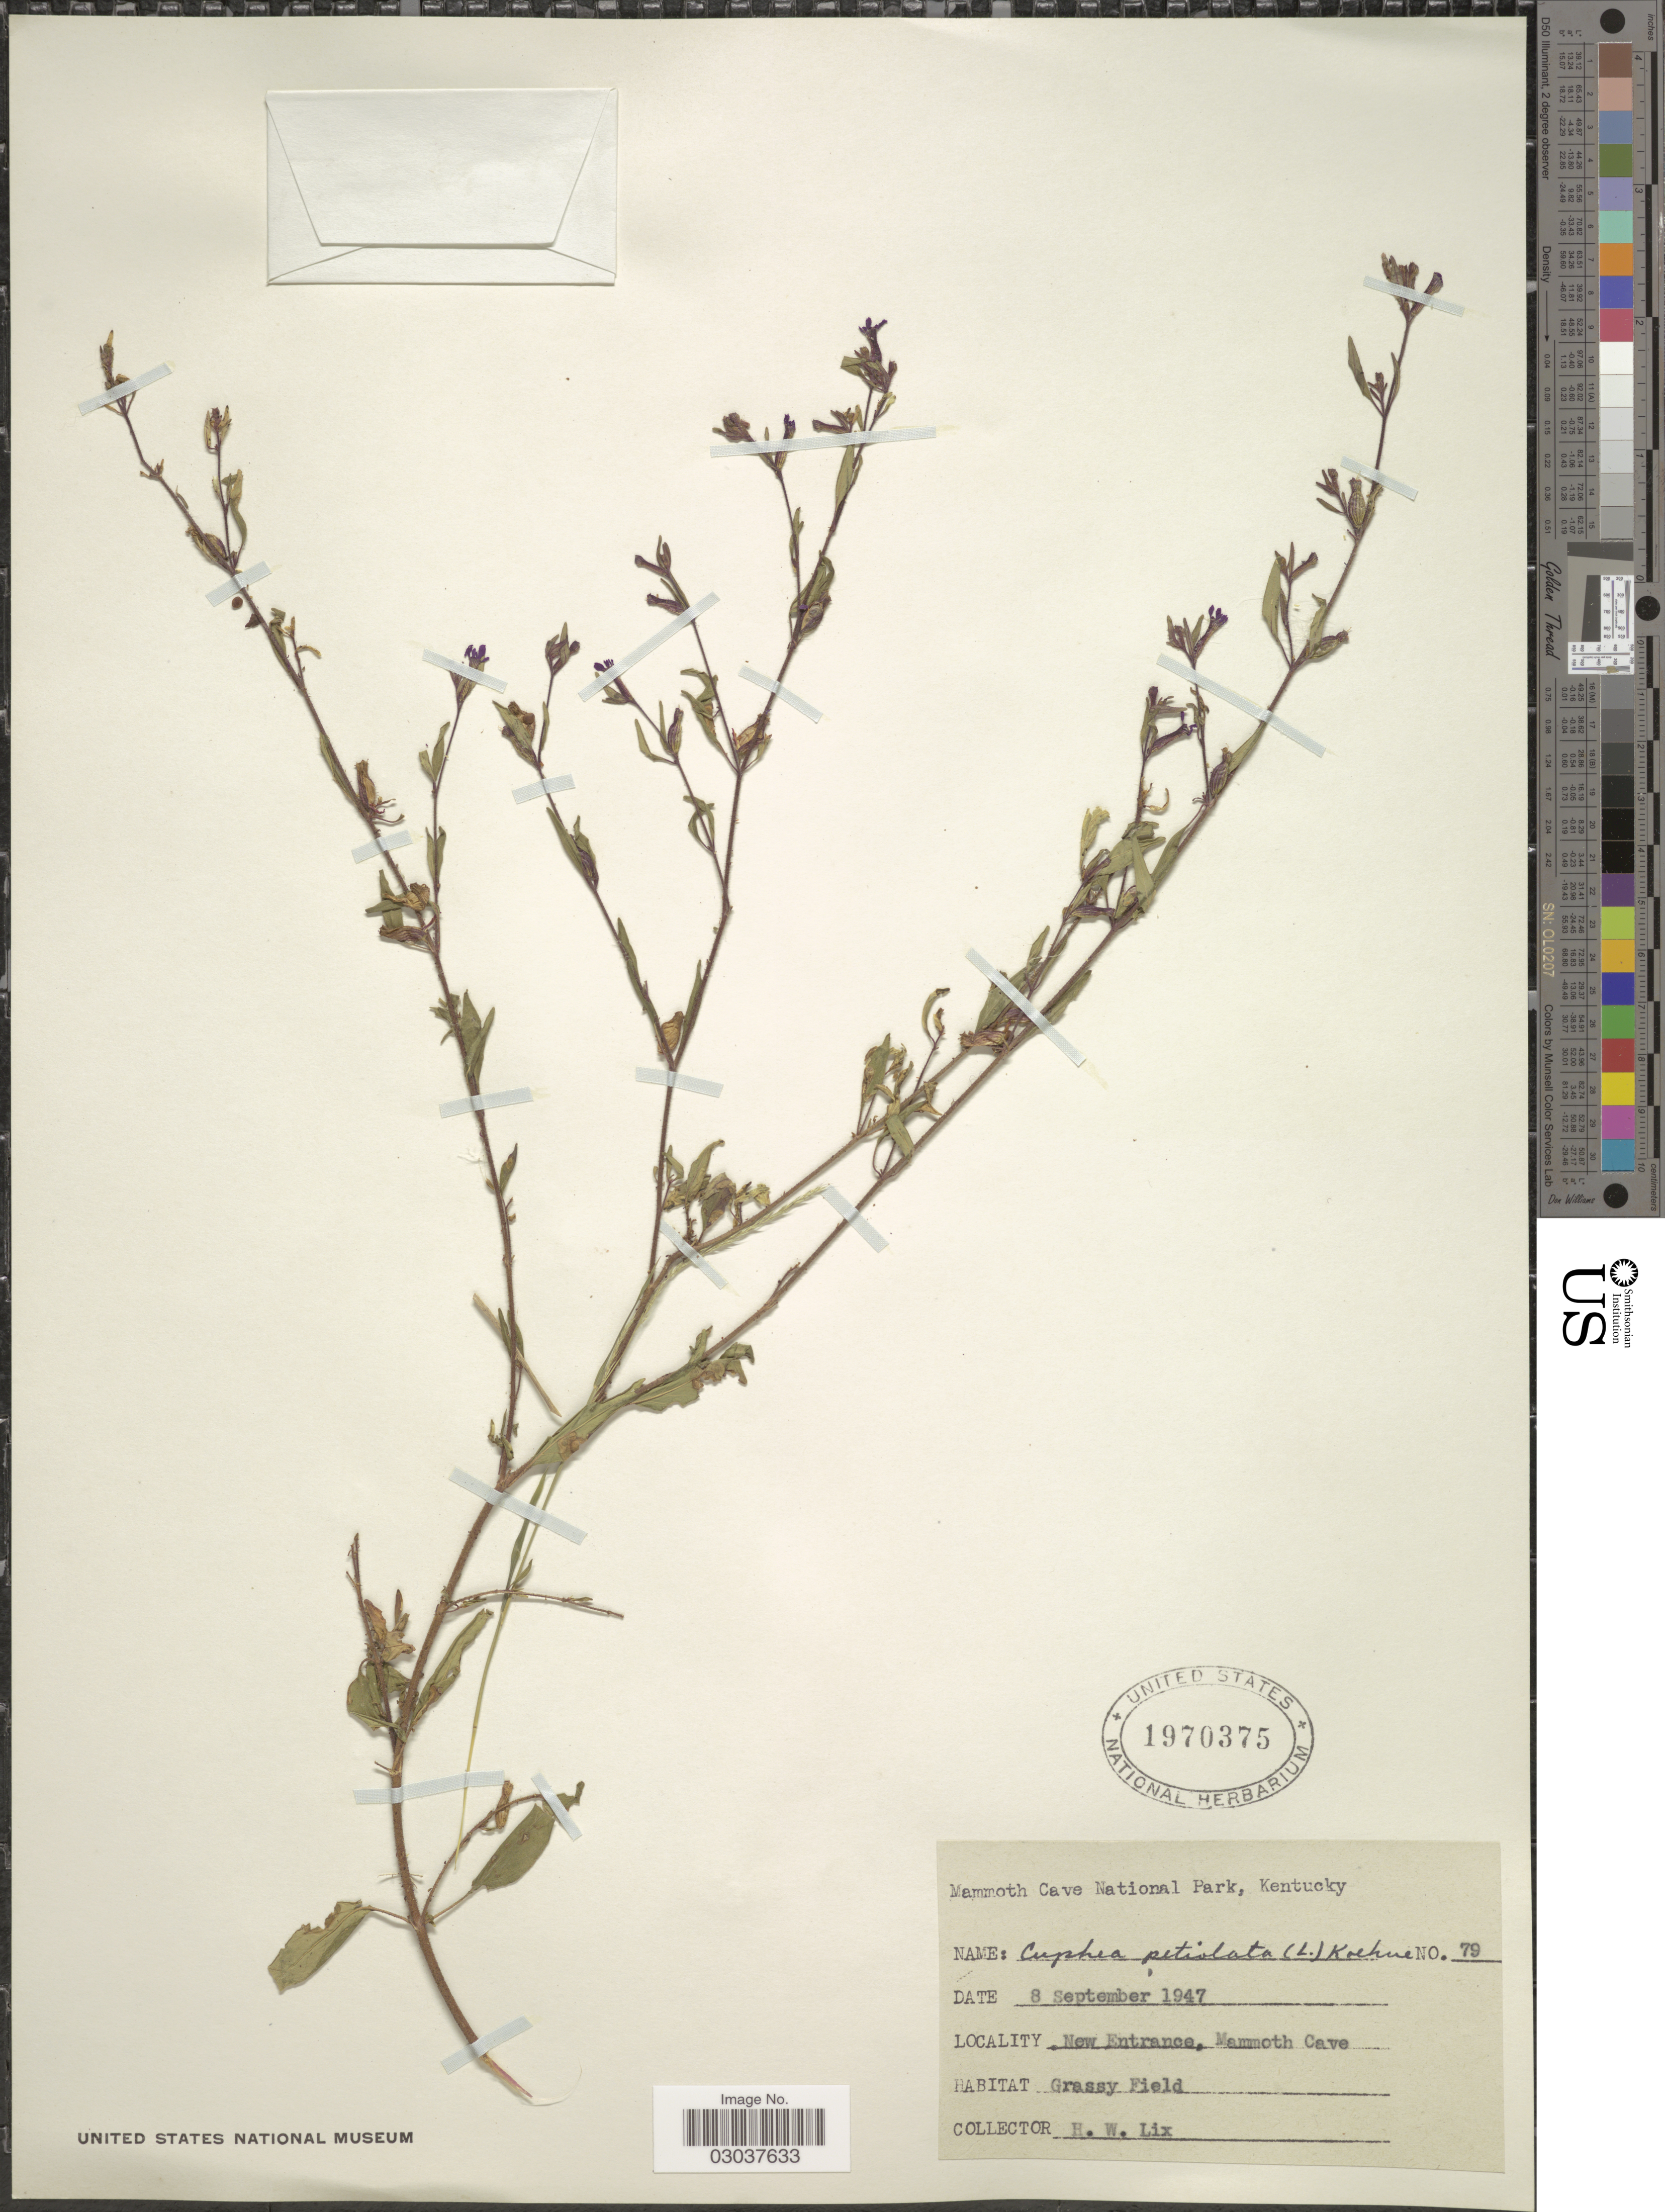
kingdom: Plantae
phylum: Tracheophyta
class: Magnoliopsida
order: Myrtales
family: Lythraceae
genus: Cuphea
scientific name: Cuphea petiolata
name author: Pohl ex Koehne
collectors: H. W. Lix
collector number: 79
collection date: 1947-09-08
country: United States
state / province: Kentucky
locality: Mammoth Cave National Park. New Entrance, Mammoth Cave.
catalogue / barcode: US 1970375